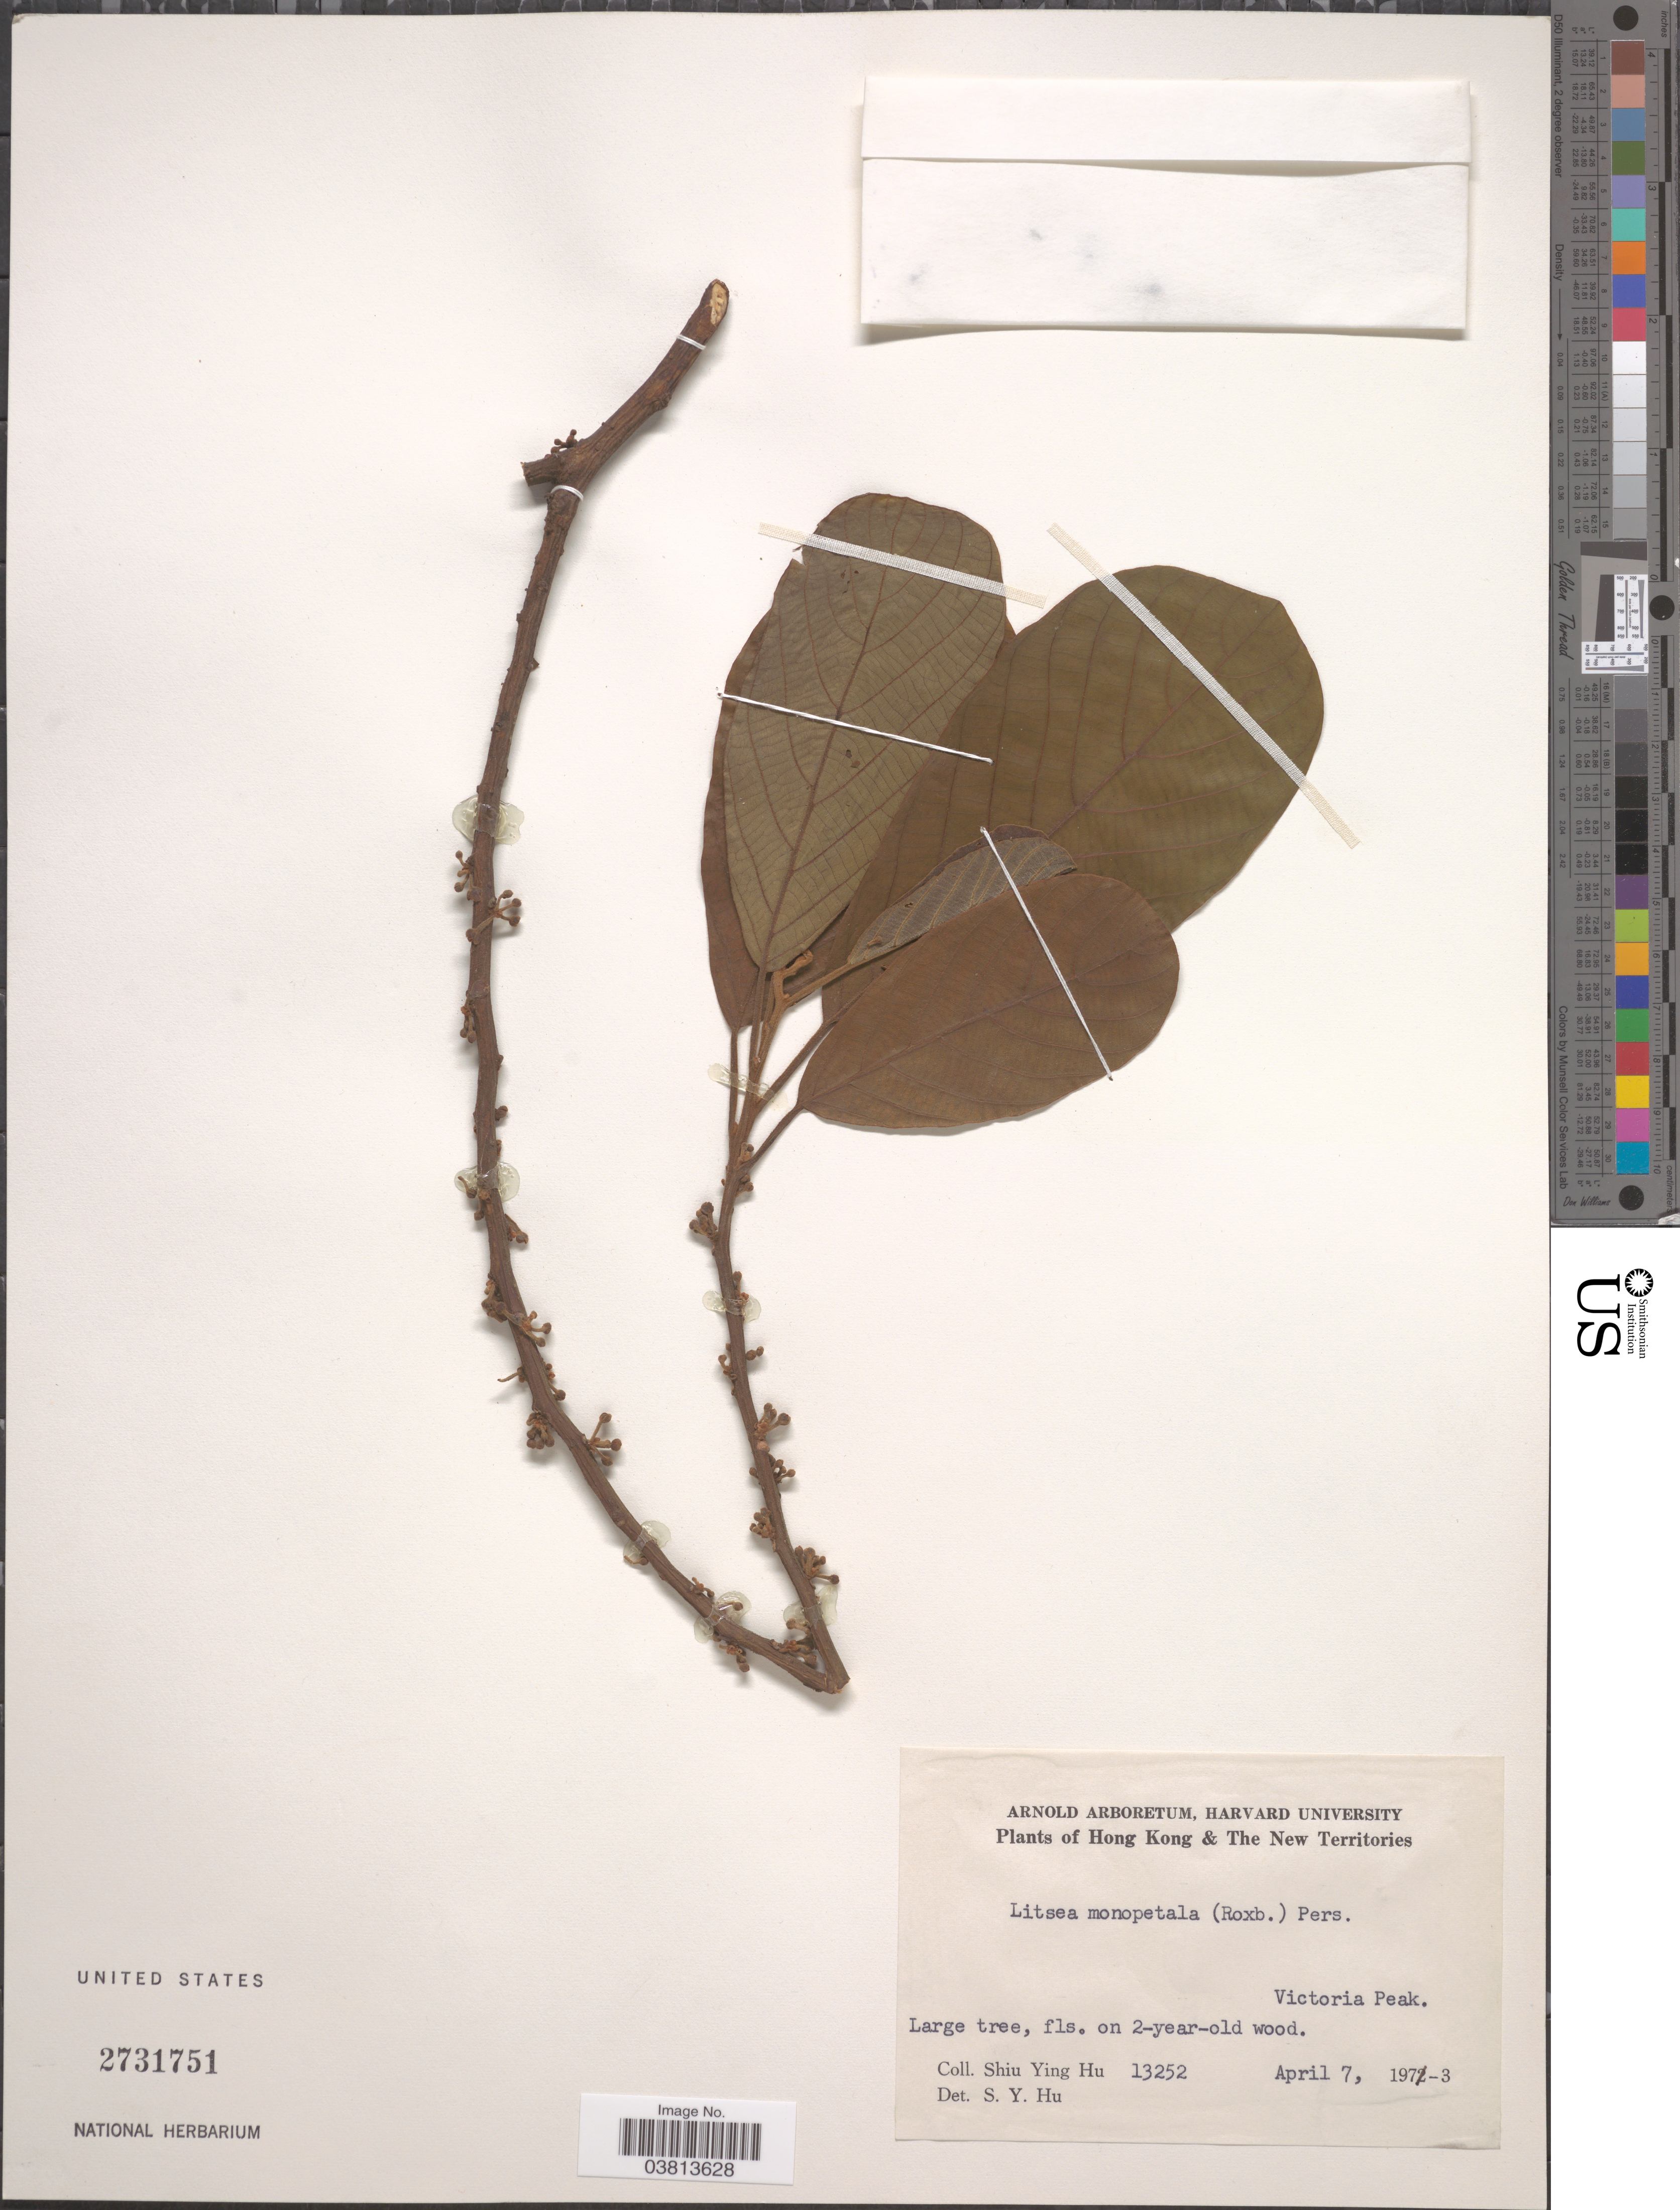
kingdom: Plantae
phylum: Tracheophyta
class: Magnoliopsida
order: Laurales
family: Lauraceae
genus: Litsea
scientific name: Litsea monopetala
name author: (Roxb.) Pers.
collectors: S. Y. Hu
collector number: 13252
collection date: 1973-04-07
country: China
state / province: Hong Kong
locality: The New Territories. Victoria Peak.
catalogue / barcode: US 2731751